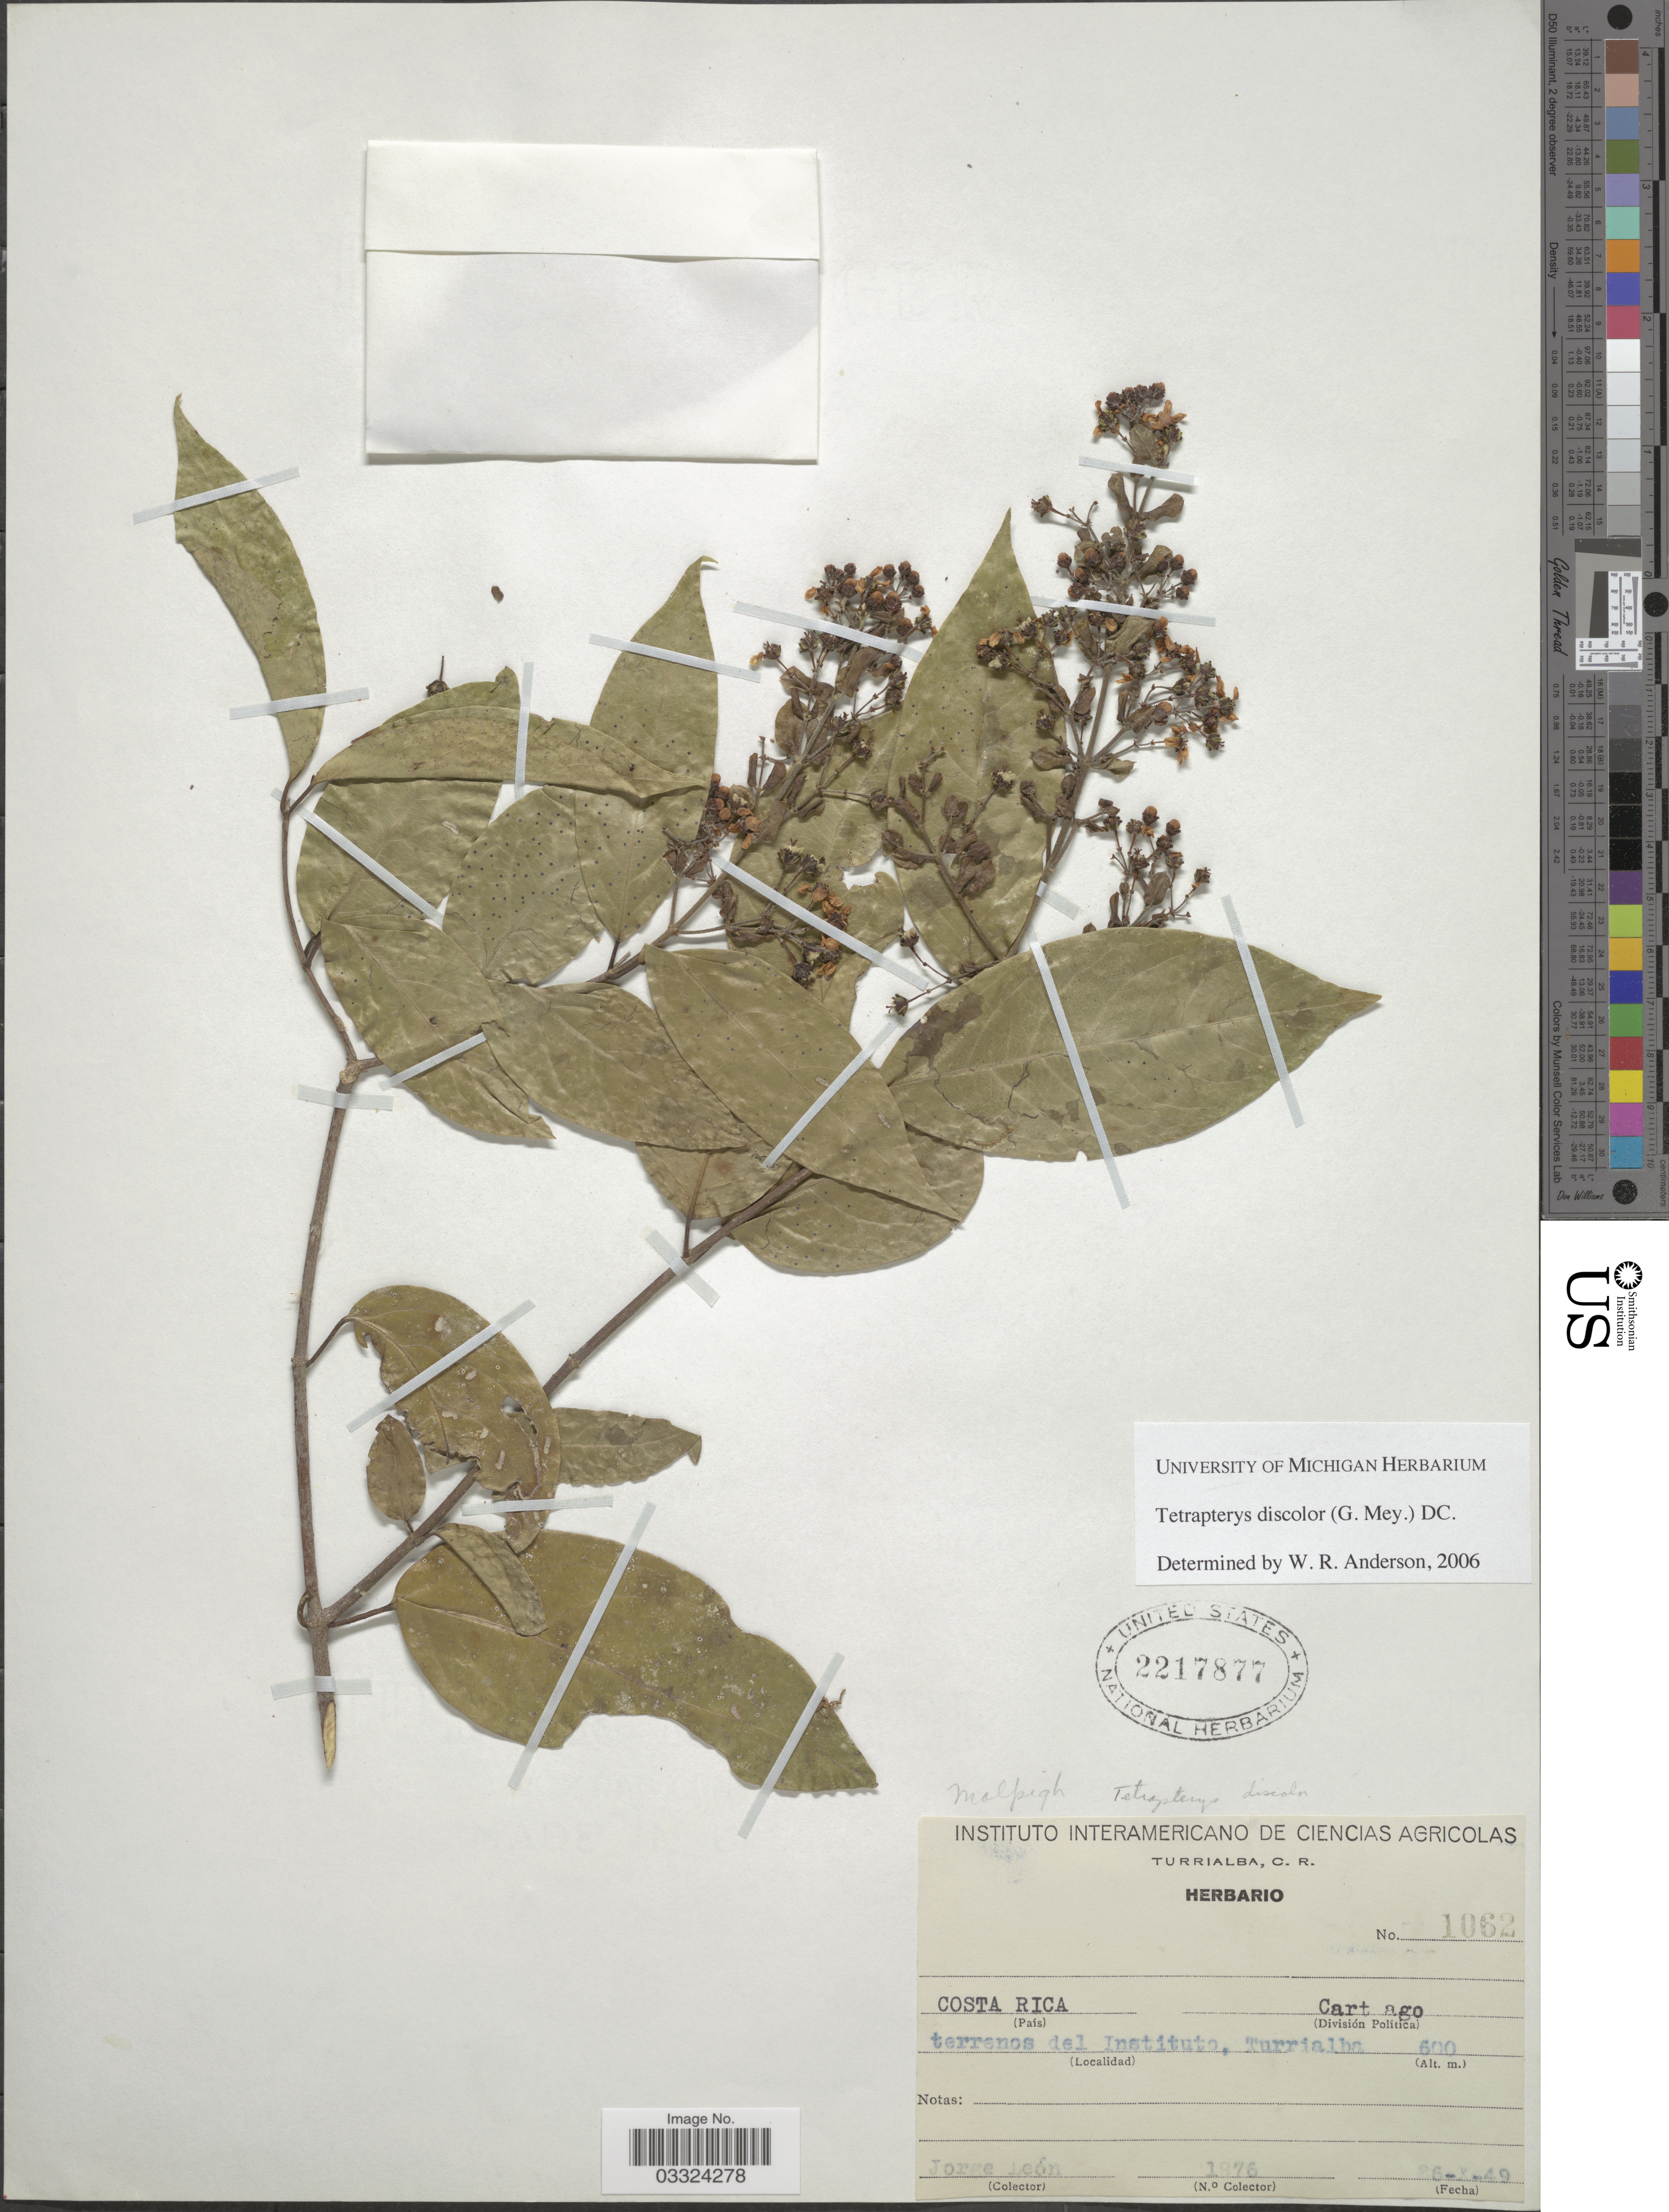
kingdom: Plantae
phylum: Tracheophyta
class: Magnoliopsida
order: Malpighiales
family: Malpighiaceae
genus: Tetrapterys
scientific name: Tetrapterys discolor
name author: (G. Mey.) DC.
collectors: J. León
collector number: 1876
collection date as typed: Transcribed d/m/y: 26/10/49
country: Costa Rica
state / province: Cartago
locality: Terrenos del Instituto, Turrialba.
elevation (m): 600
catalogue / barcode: US 2217877